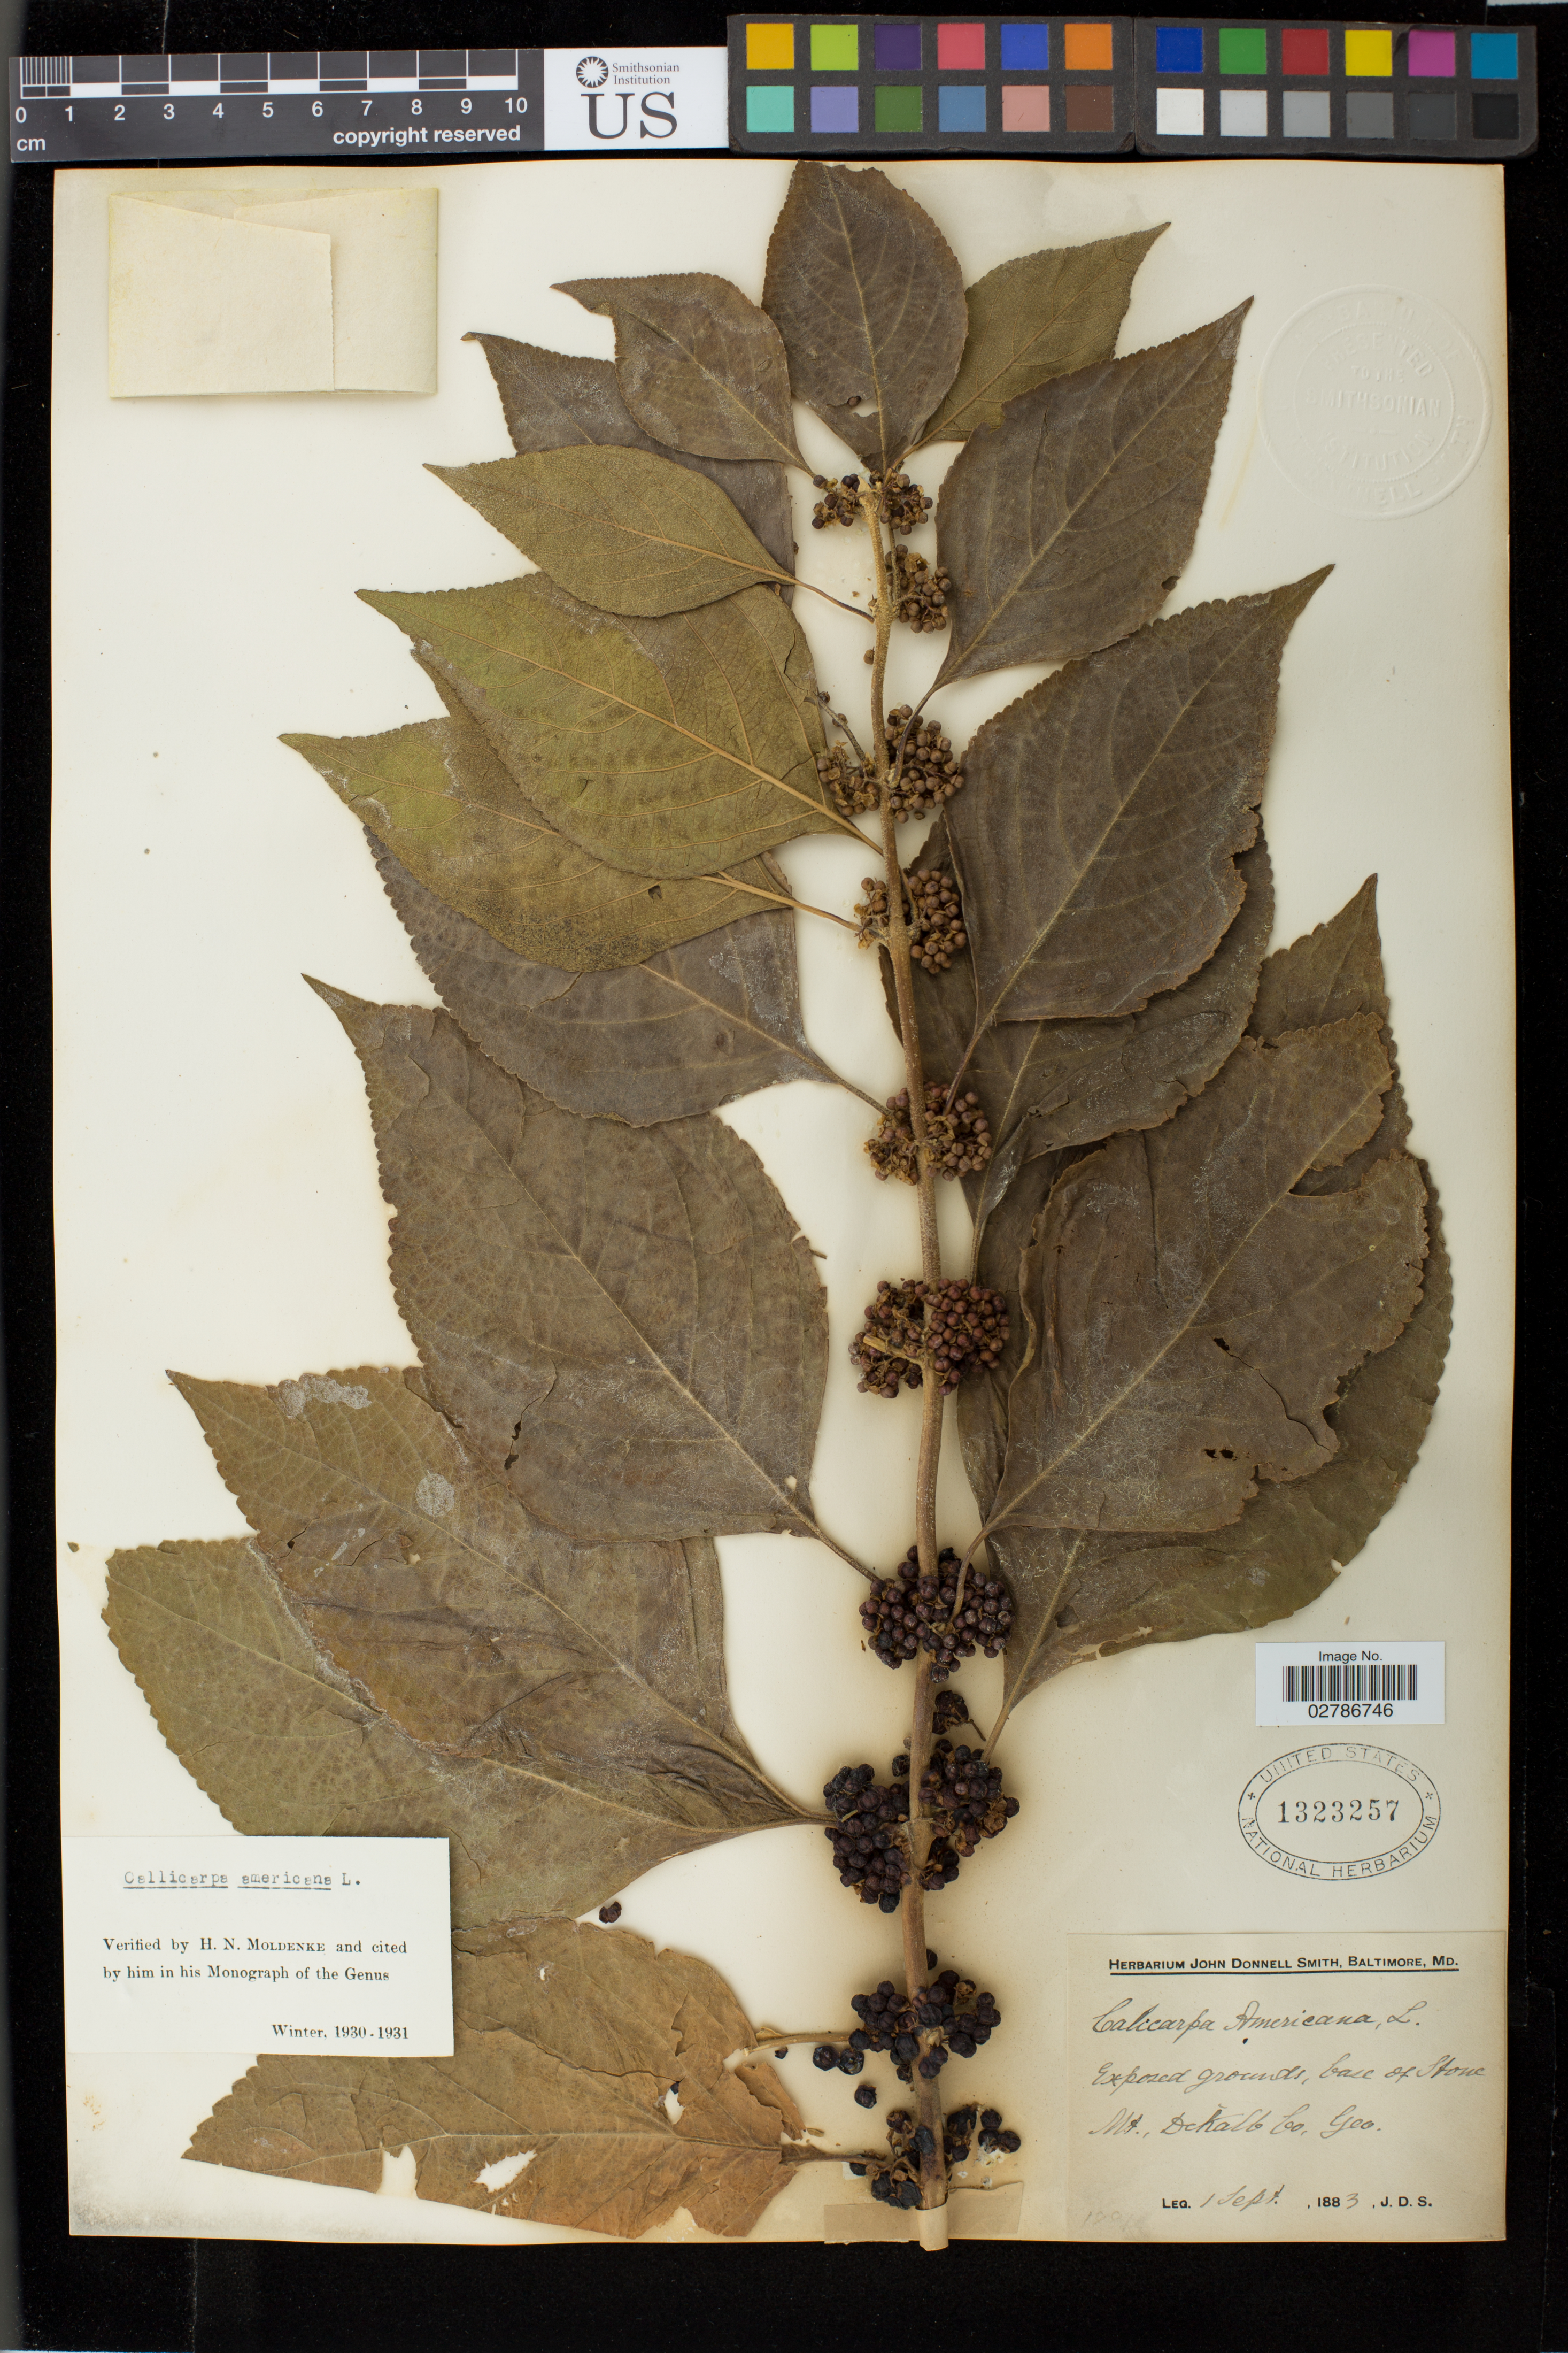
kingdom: Plantae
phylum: Tracheophyta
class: Magnoliopsida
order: Lamiales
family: Lamiaceae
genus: Callicarpa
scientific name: Callicarpa americana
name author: L.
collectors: J. Donnell Smith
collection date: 1883-09-01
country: United States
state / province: Georgia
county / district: Dekalb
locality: base of Stone Mt.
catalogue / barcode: US 1323257